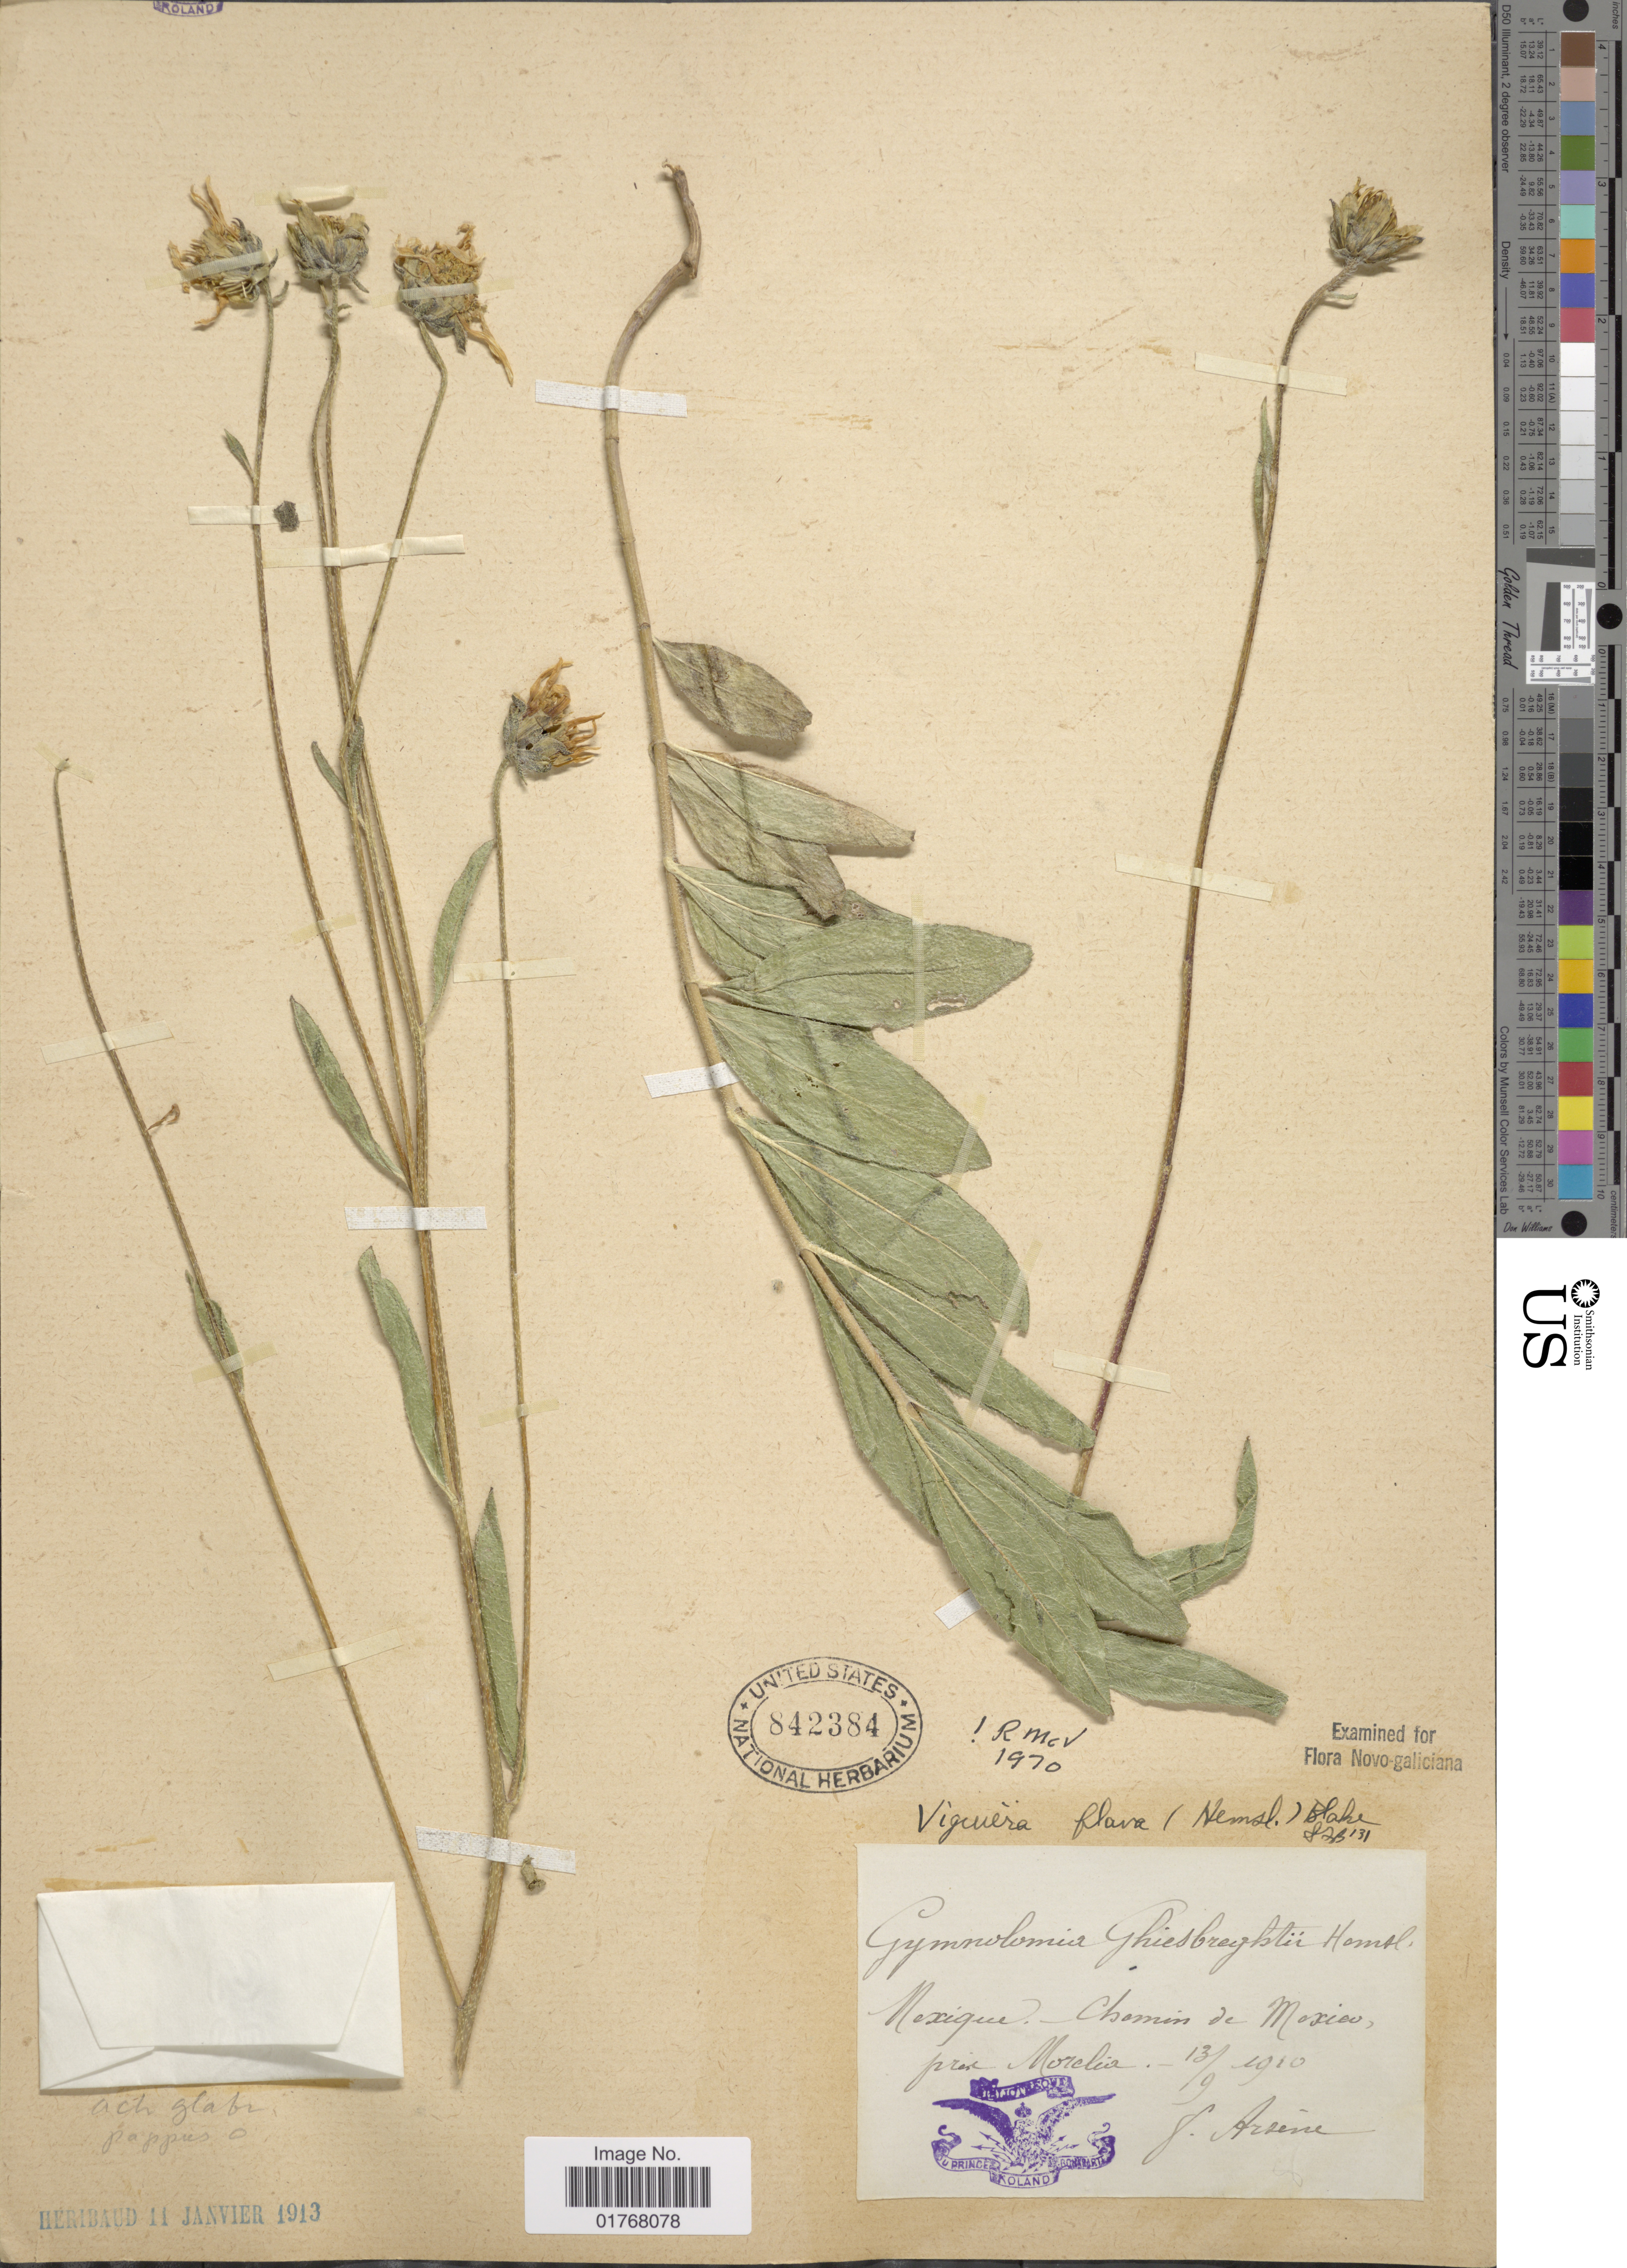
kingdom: Plantae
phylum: Tracheophyta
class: Magnoliopsida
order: Asterales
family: Asteraceae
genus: Viguiera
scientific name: Viguiera flava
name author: (Hemsl.) Blake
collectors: F. Arsène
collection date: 1910-09-13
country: Mexico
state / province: México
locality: Chamin de Mexcio pres Morelia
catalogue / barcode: US 842384